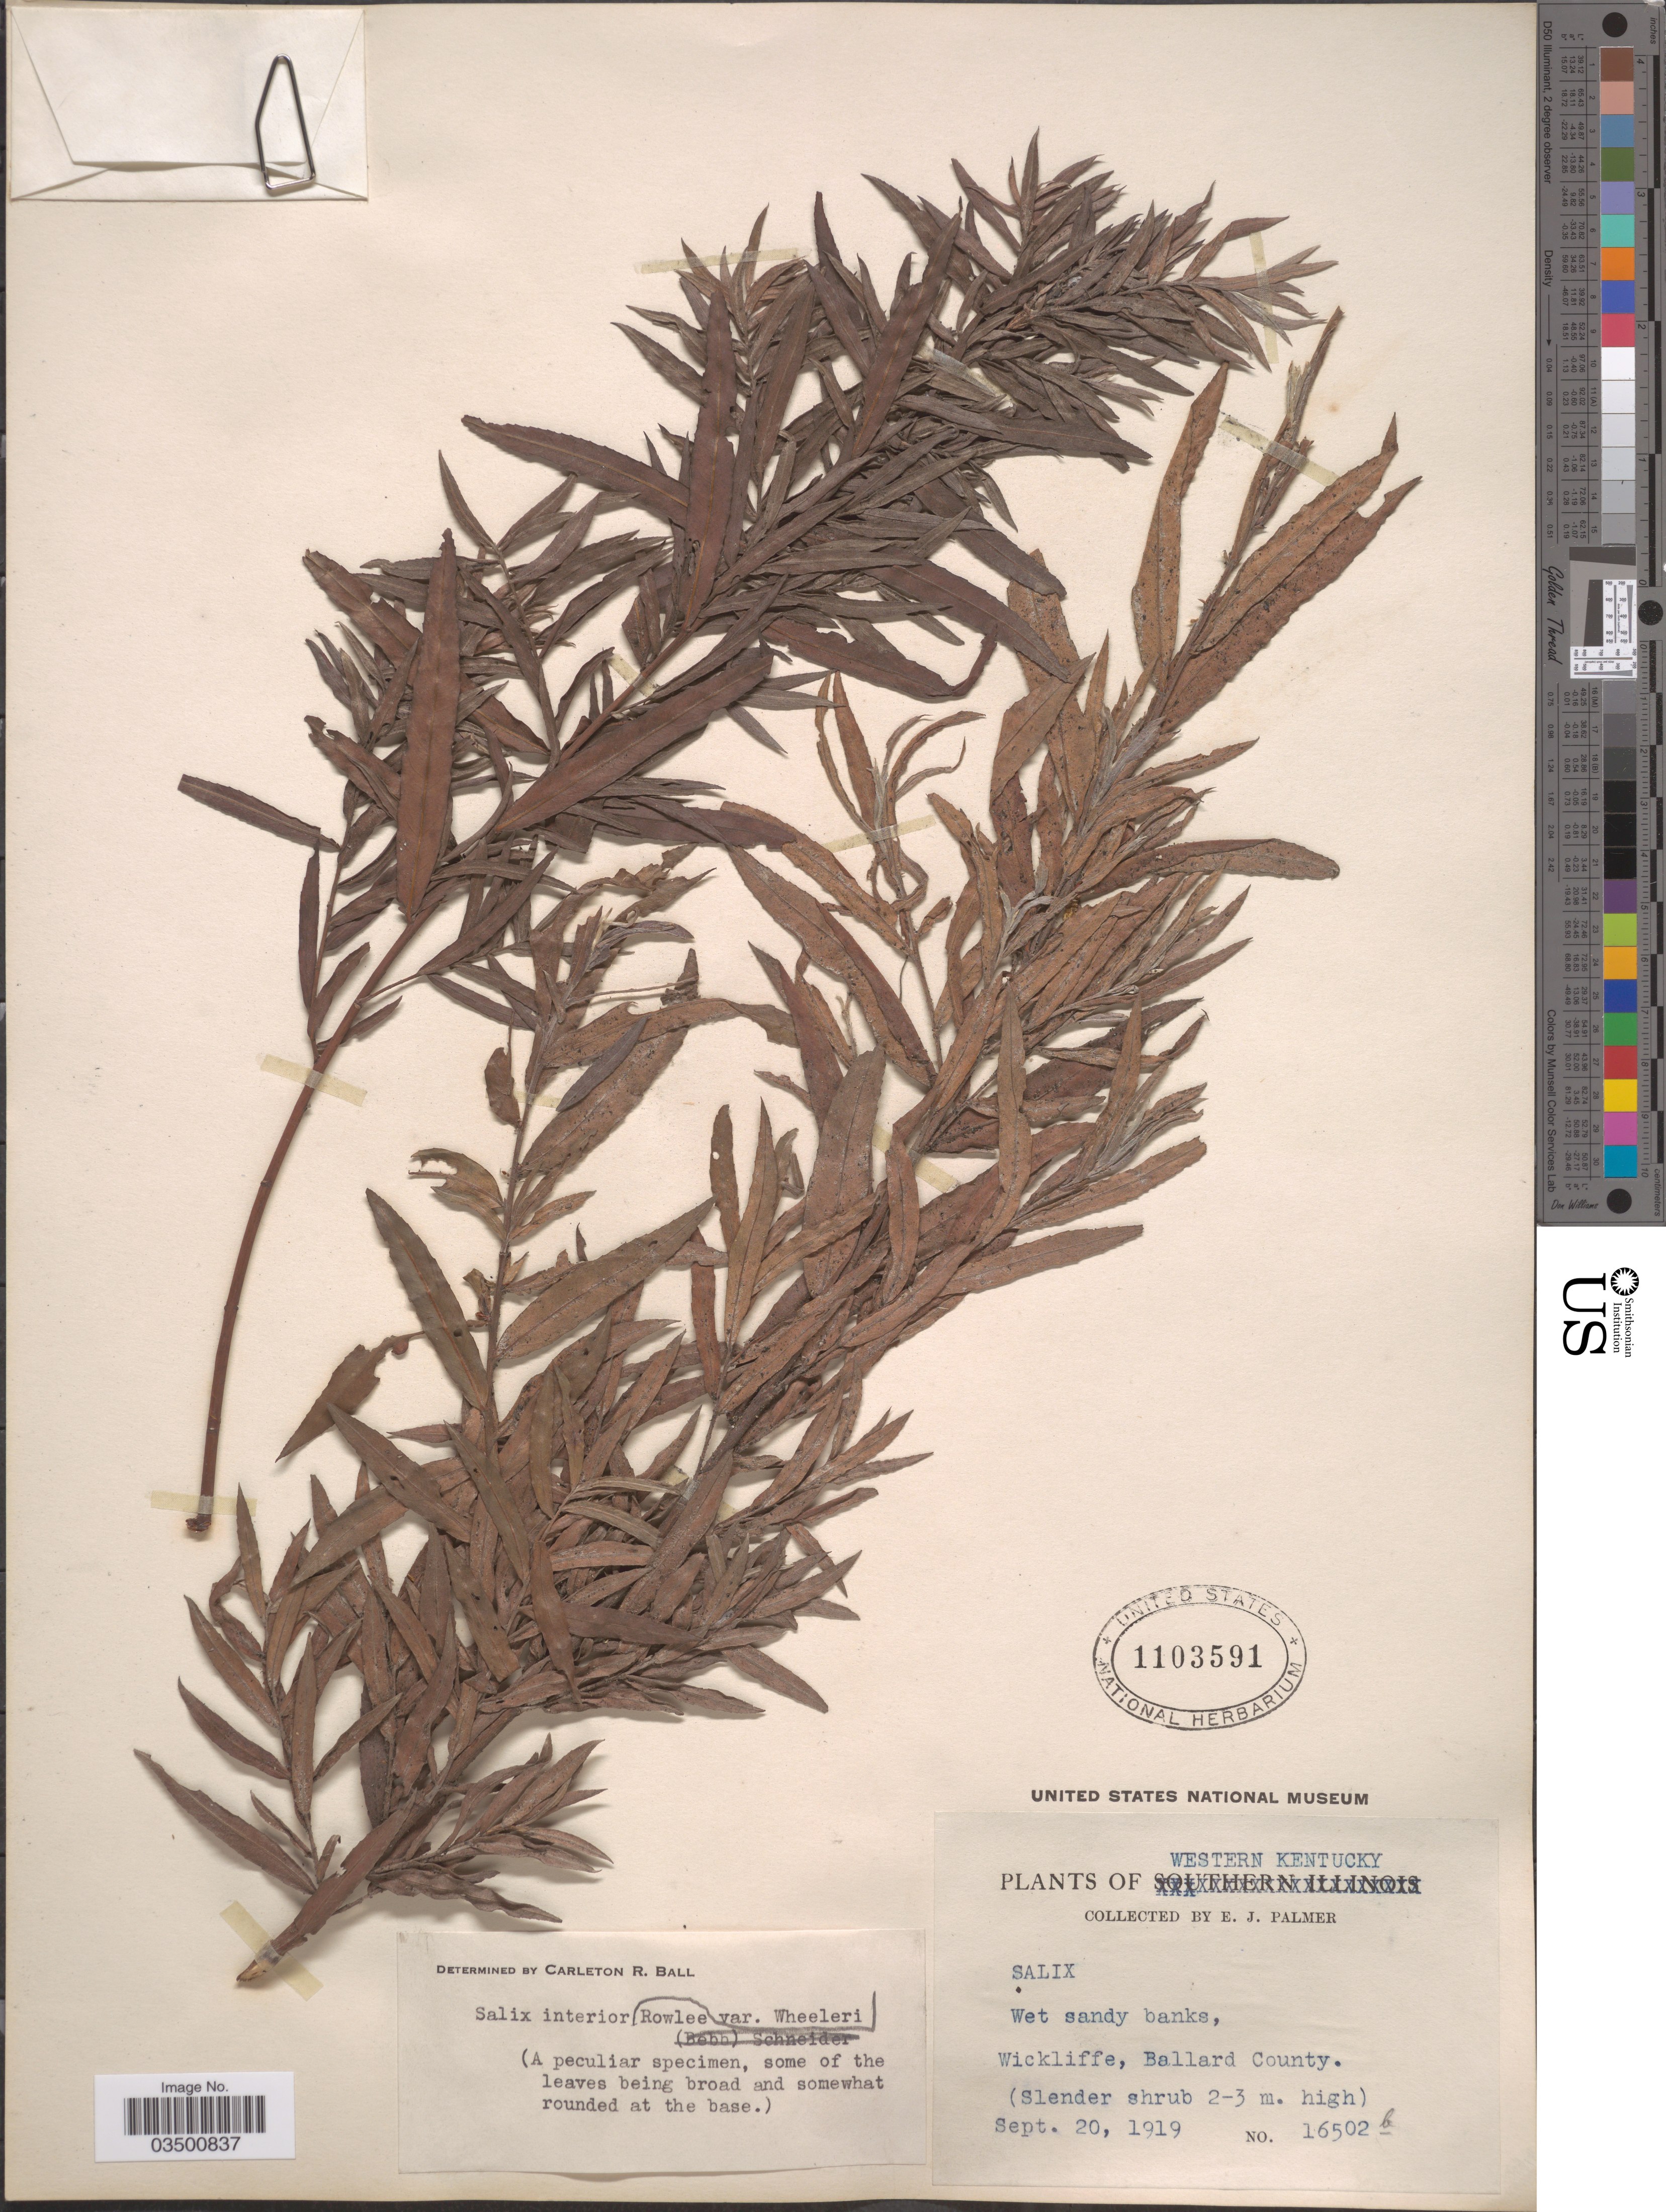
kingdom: Plantae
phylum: Tracheophyta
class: Magnoliopsida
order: Malpighiales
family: Salicaceae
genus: Salix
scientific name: Salix interior var. wheeleri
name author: Rowlee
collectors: E. J. Palmer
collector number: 16502b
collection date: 1919-09-20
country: United States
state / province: Kentucky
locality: Western Kentucky. Wickliffe, Ballard County.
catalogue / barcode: US 1103591